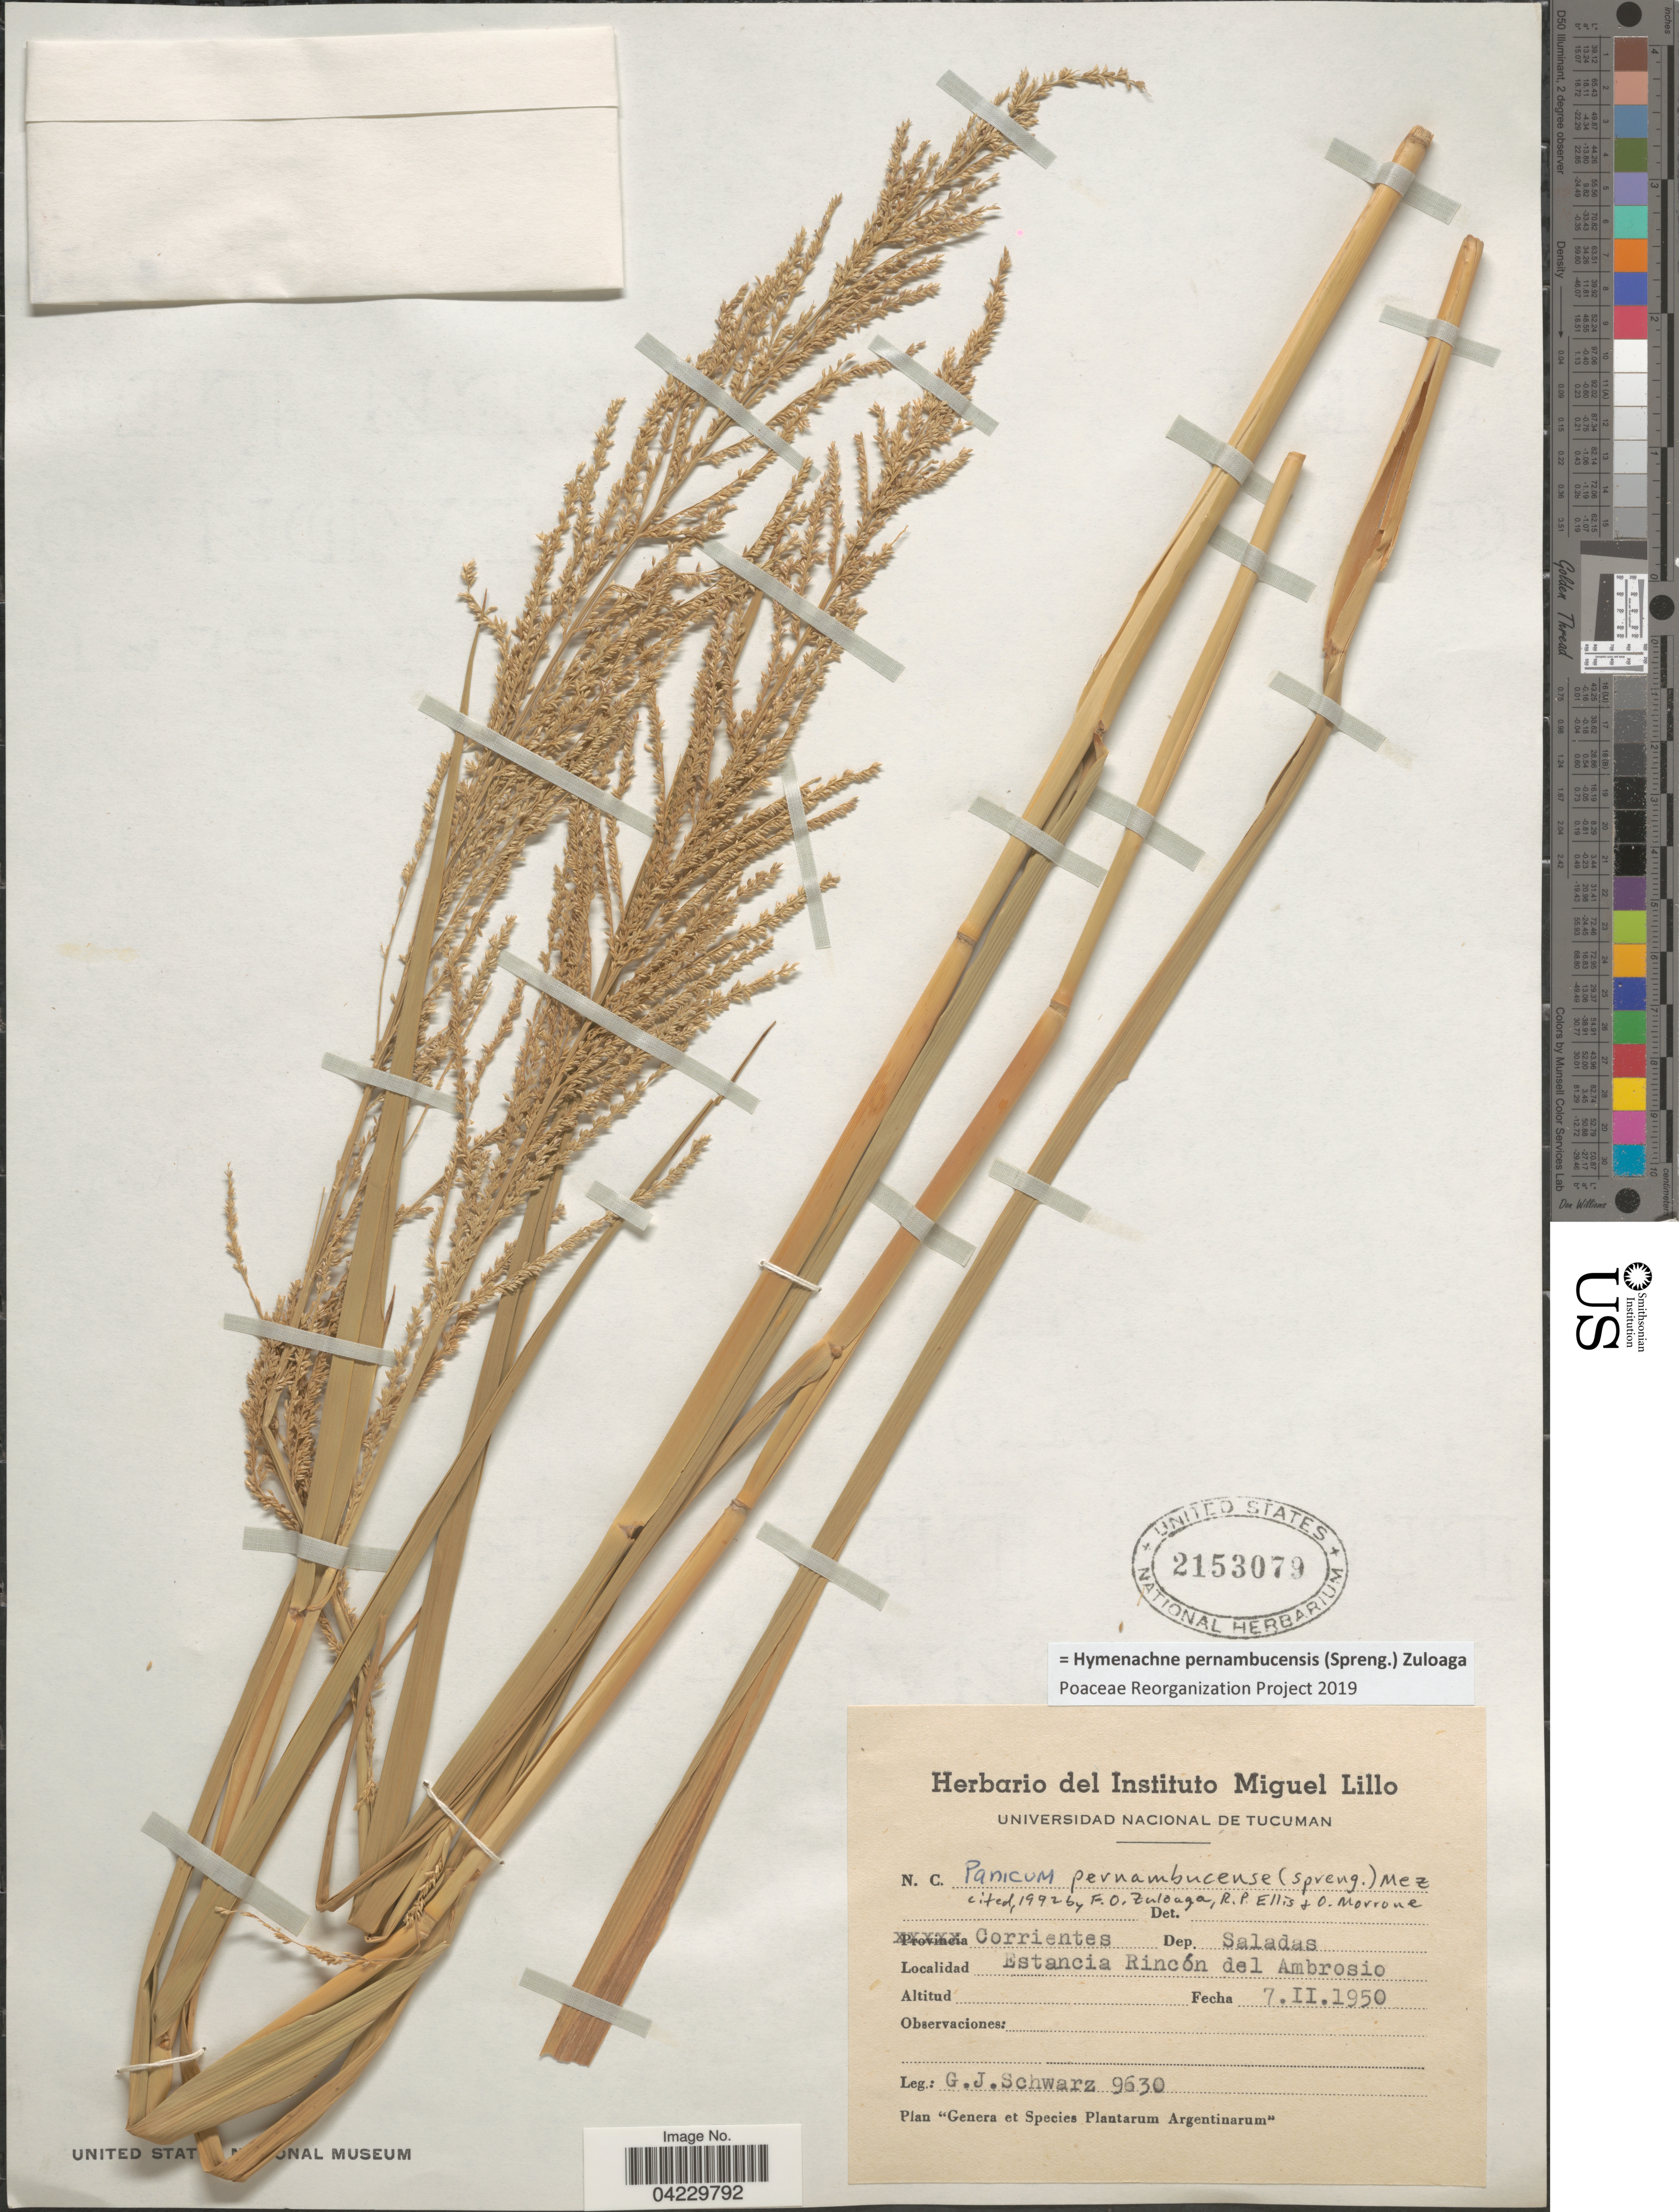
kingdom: Plantae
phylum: Tracheophyta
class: Liliopsida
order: Poales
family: Poaceae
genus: Hymenachne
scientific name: Hymenachne pernambucensis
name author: (Spreng.) Zuloaga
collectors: G. J. Schwarz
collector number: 9630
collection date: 1950-02-07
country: Argentina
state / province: Corrientes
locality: Dep. Saladas. Estancia Rincón del Ambrosio.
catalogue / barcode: US 2153079